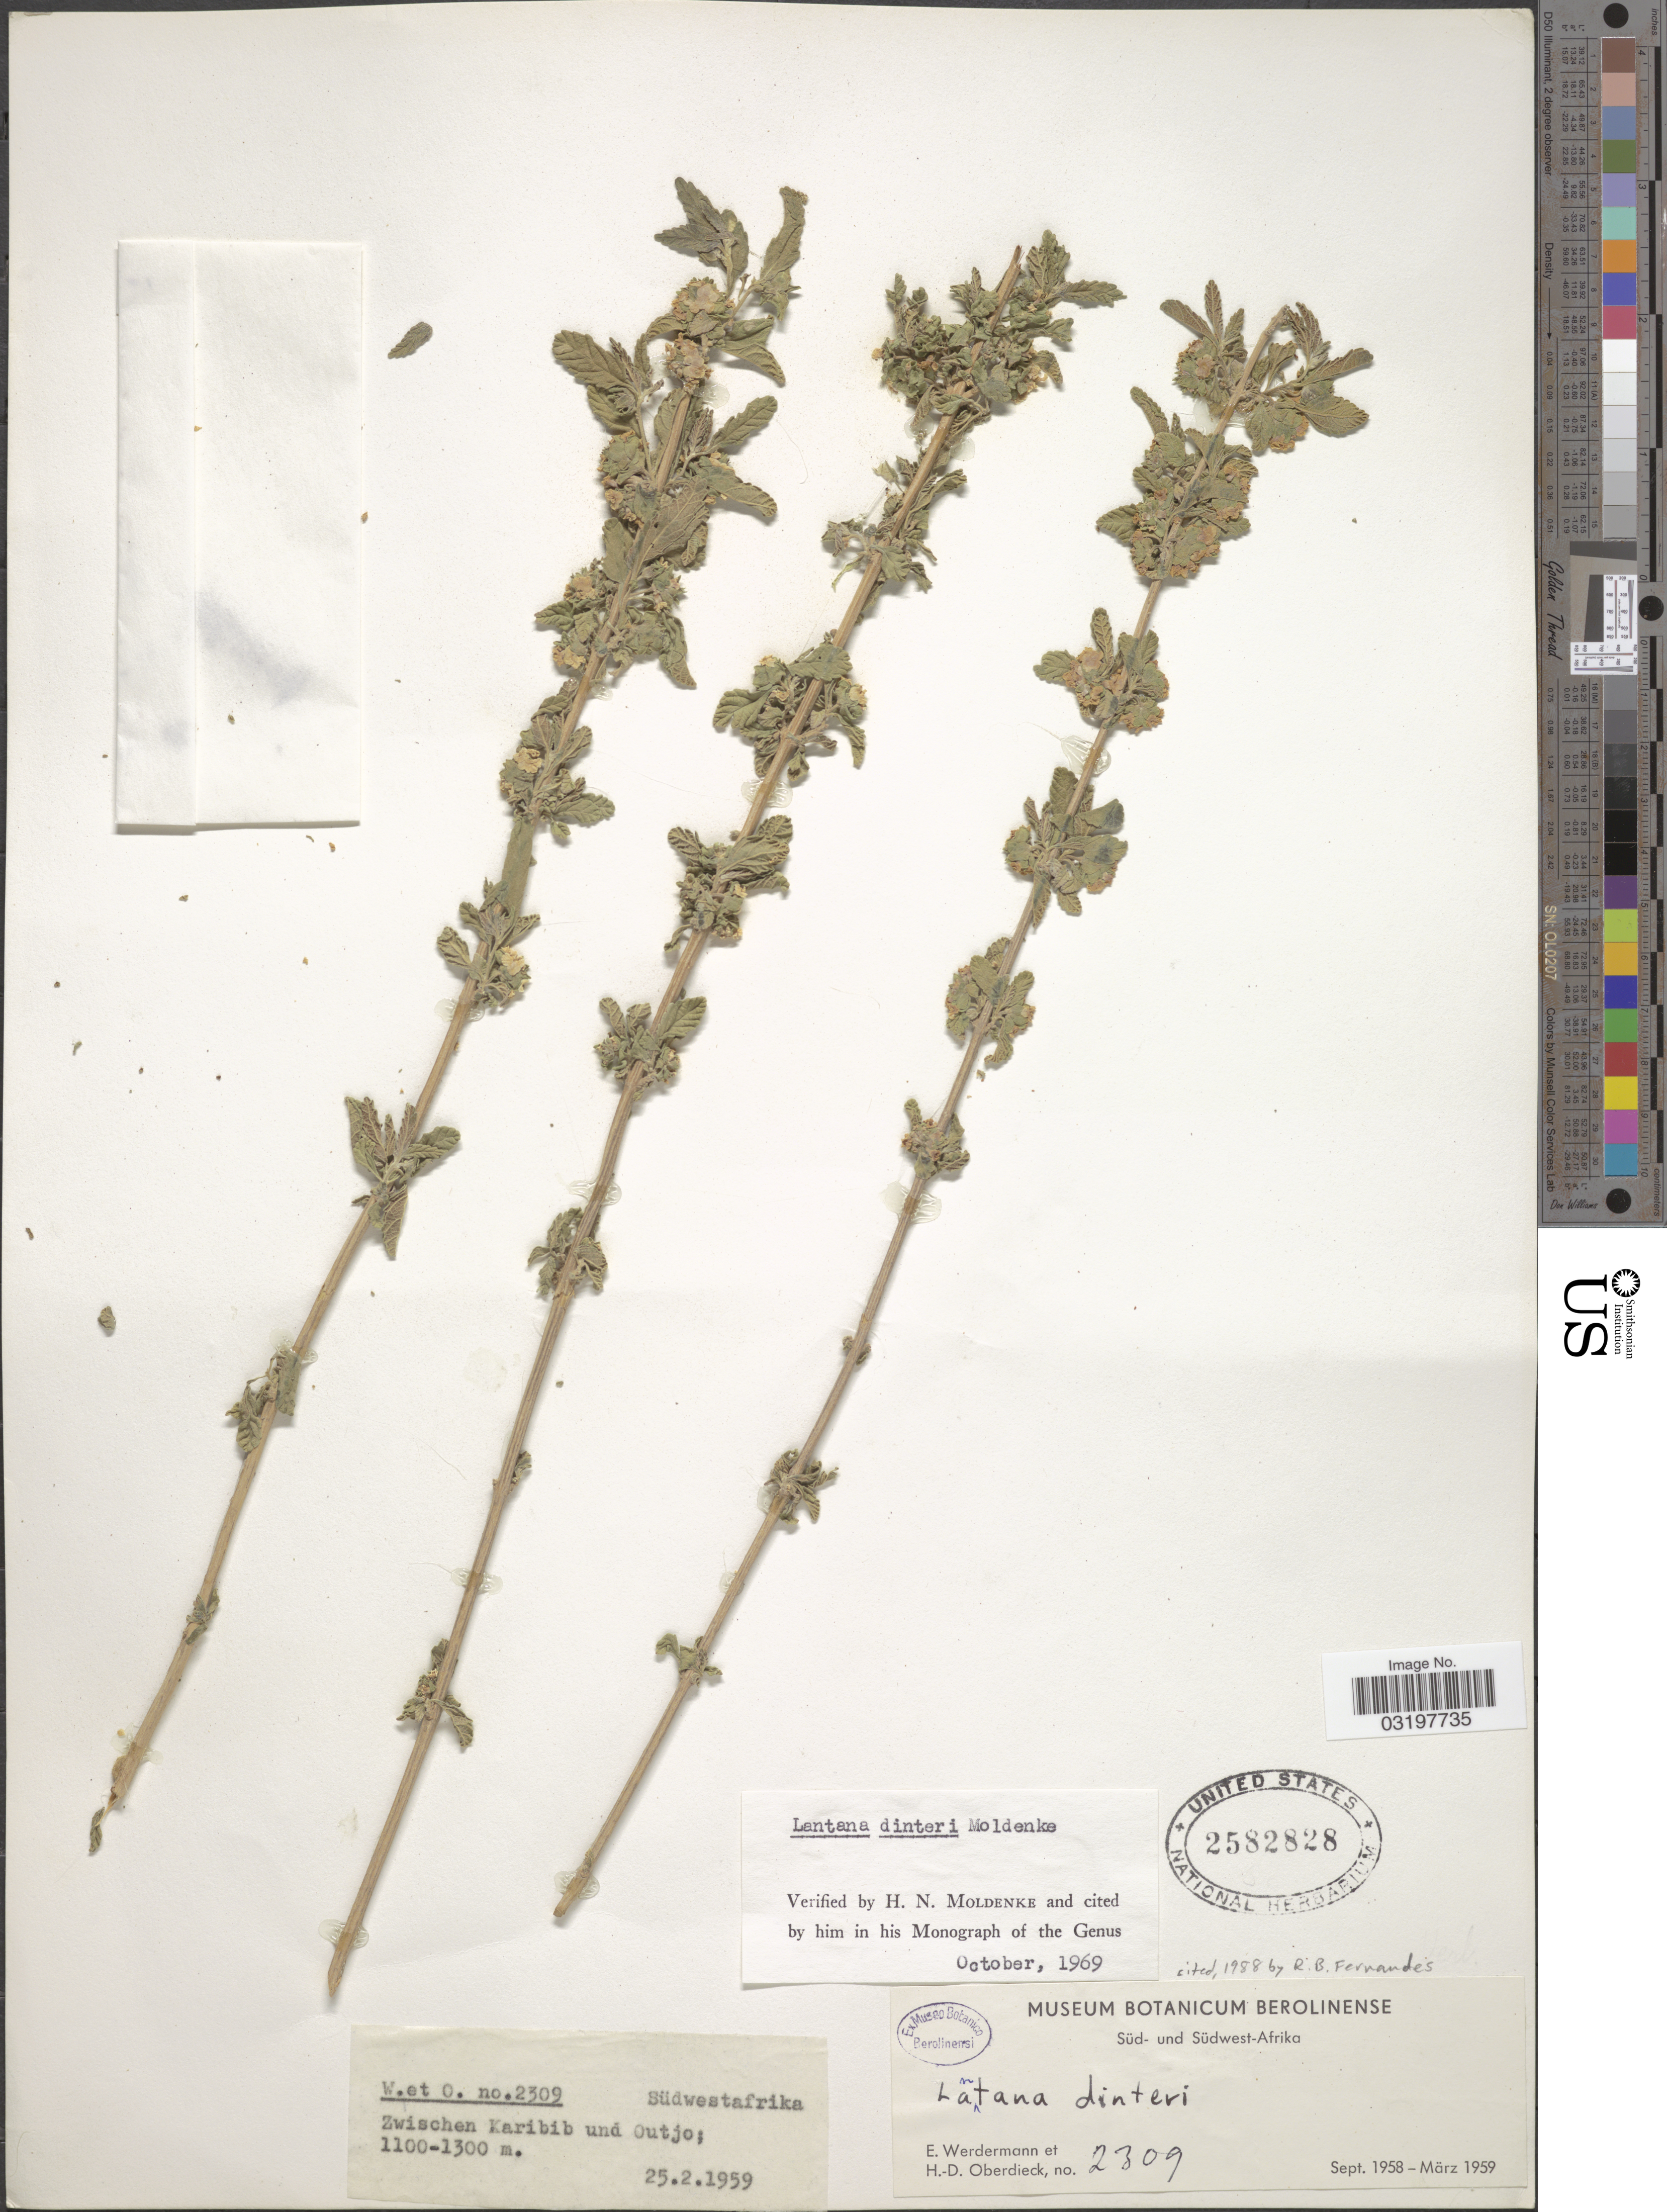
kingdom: Plantae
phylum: Tracheophyta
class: Magnoliopsida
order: Lamiales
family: Verbenaceae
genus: Lantana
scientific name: Lantana dinteri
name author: Moldenke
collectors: E. Werdermann & H. Oberdieck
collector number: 2309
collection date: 1959-02-25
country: Namibia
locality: Südwestafrika, Zwischen Karibib und Outjo.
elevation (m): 1100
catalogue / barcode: US 2582828